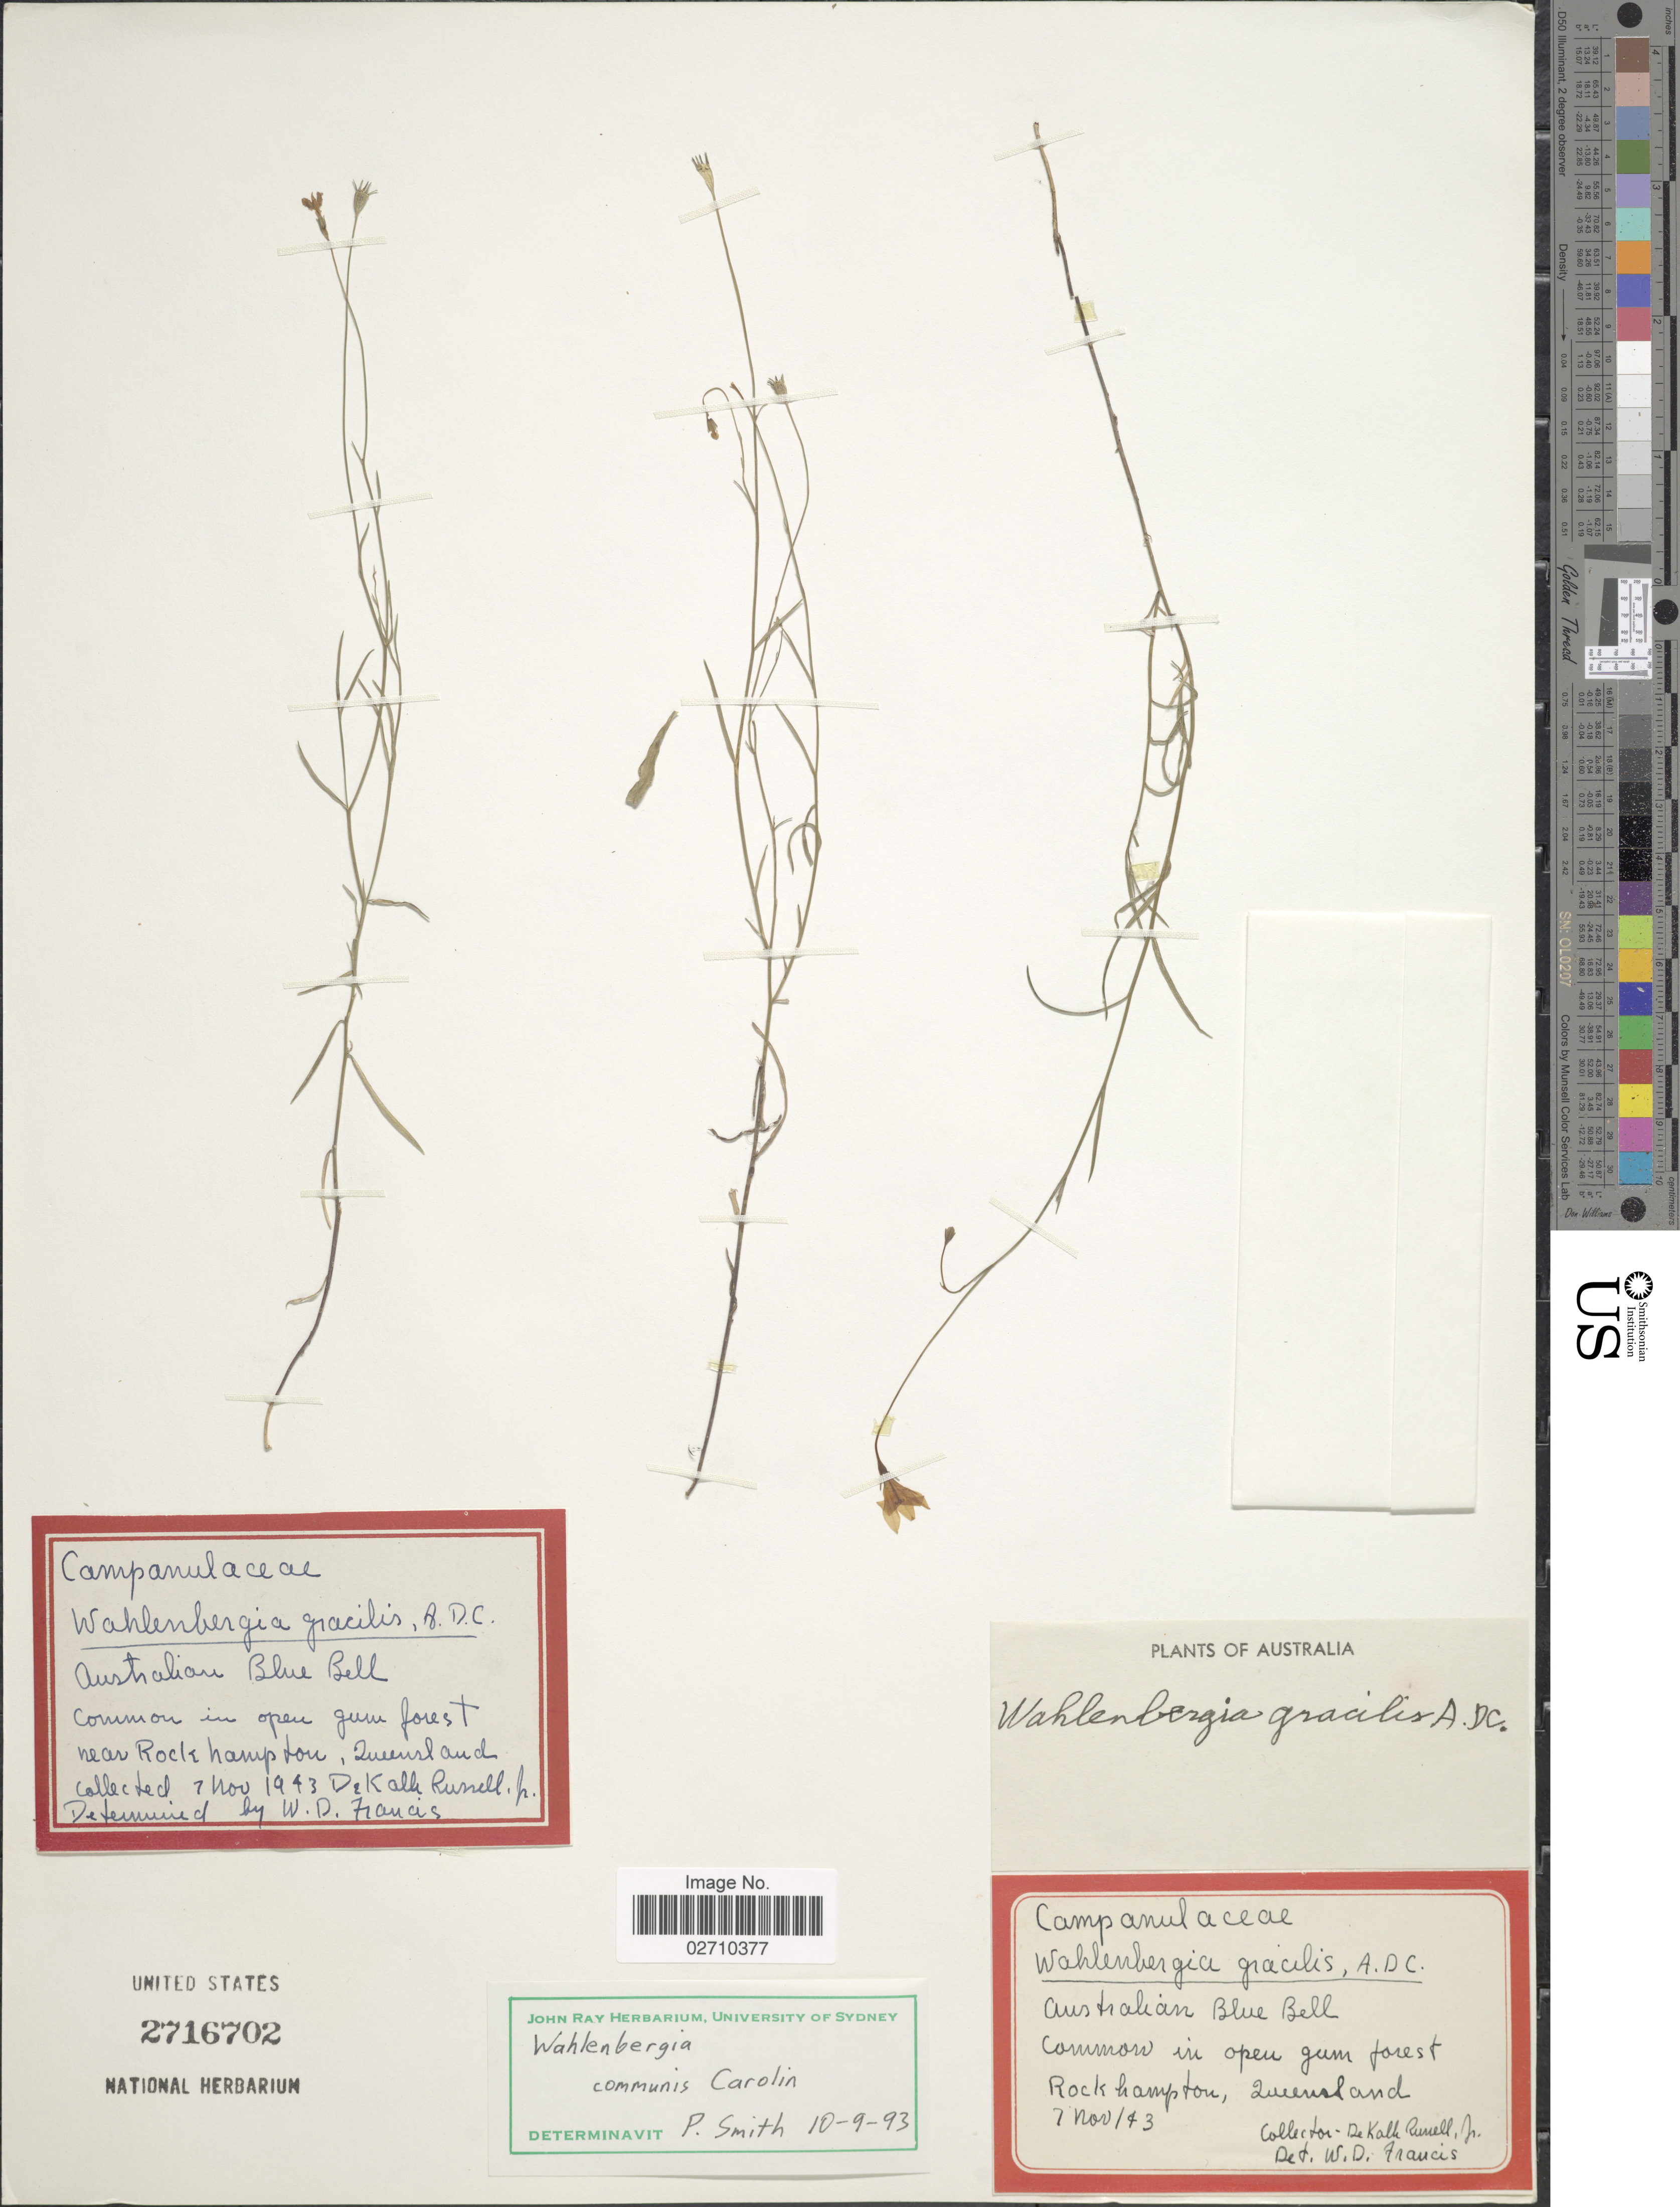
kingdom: Plantae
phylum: Tracheophyta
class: Magnoliopsida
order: Asterales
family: Campanulaceae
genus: Wahlenbergia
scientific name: Wahlenbergia communis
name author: Carolin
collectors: D. K. Russell Jr.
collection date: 1943-11-07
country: Australia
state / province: Queensland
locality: Near Rockhampton.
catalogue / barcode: US 2716702